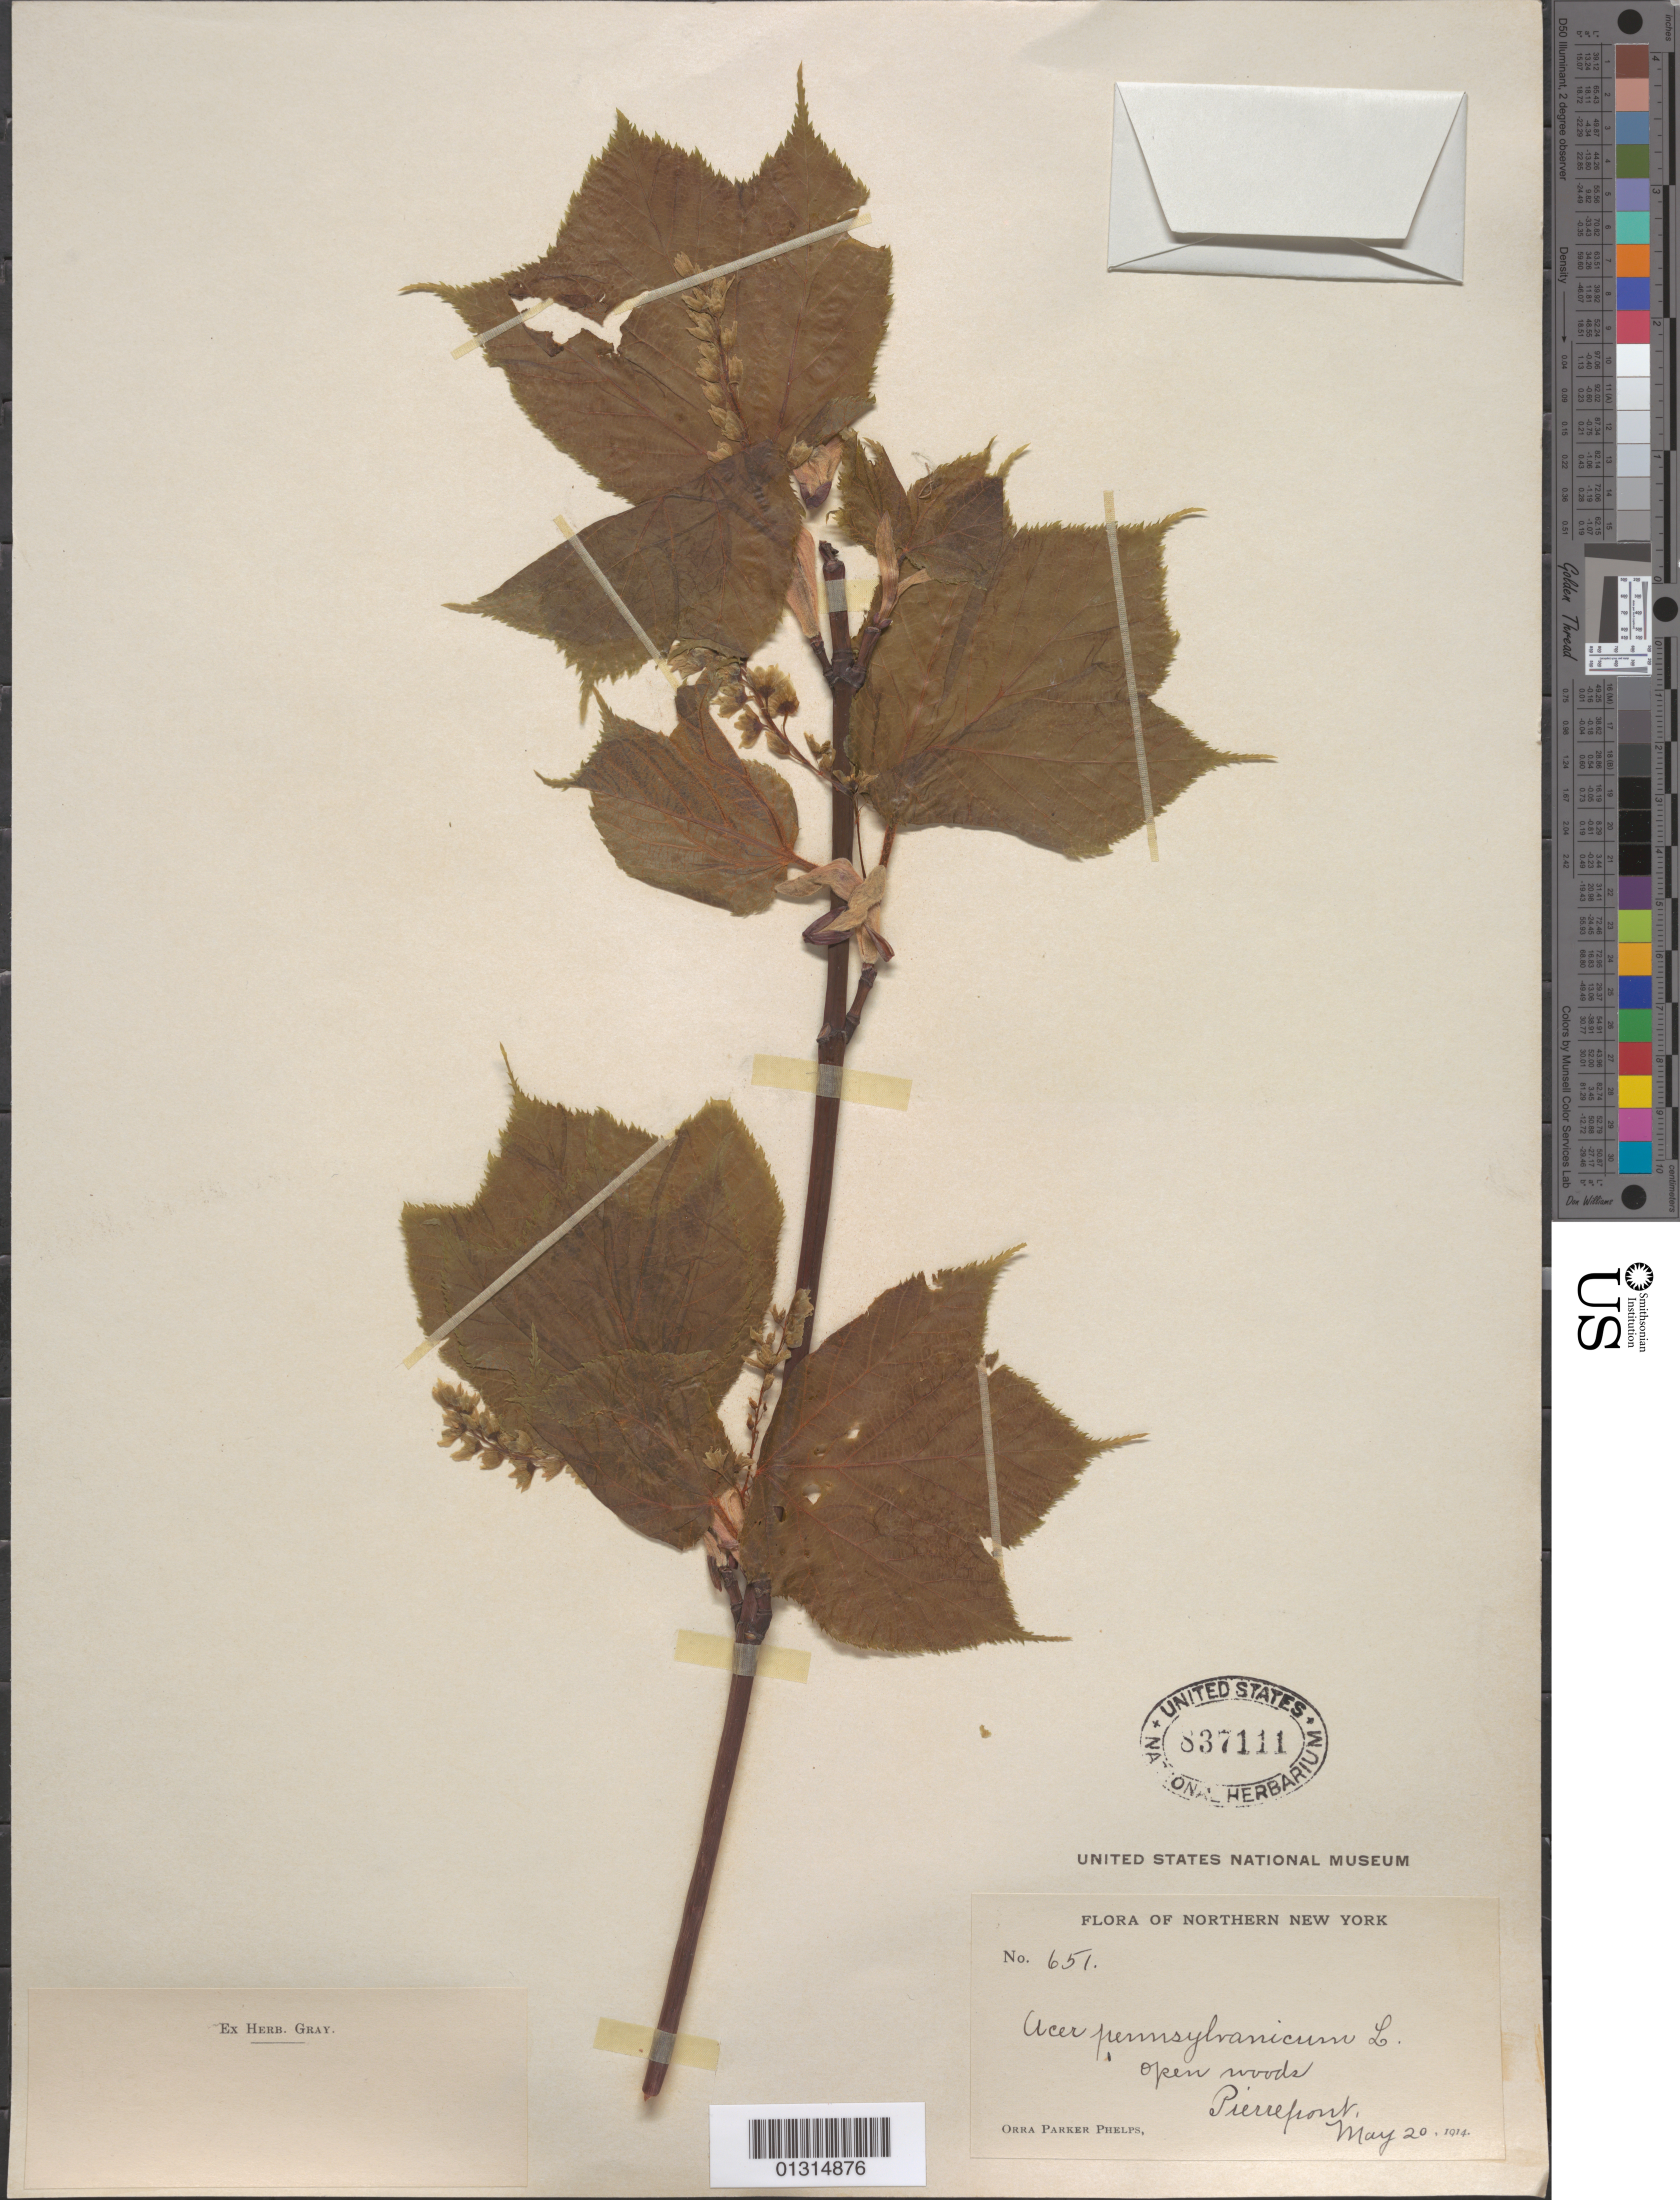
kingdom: Plantae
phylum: Tracheophyta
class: Magnoliopsida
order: Sapindales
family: Sapindaceae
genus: Acer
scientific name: Acer pensylvanicum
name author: L.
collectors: O. P. Phelps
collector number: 651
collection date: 1914-05-20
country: United States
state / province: New York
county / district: St. Lawrence County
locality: Pierrepont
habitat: Open woods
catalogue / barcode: US 837111